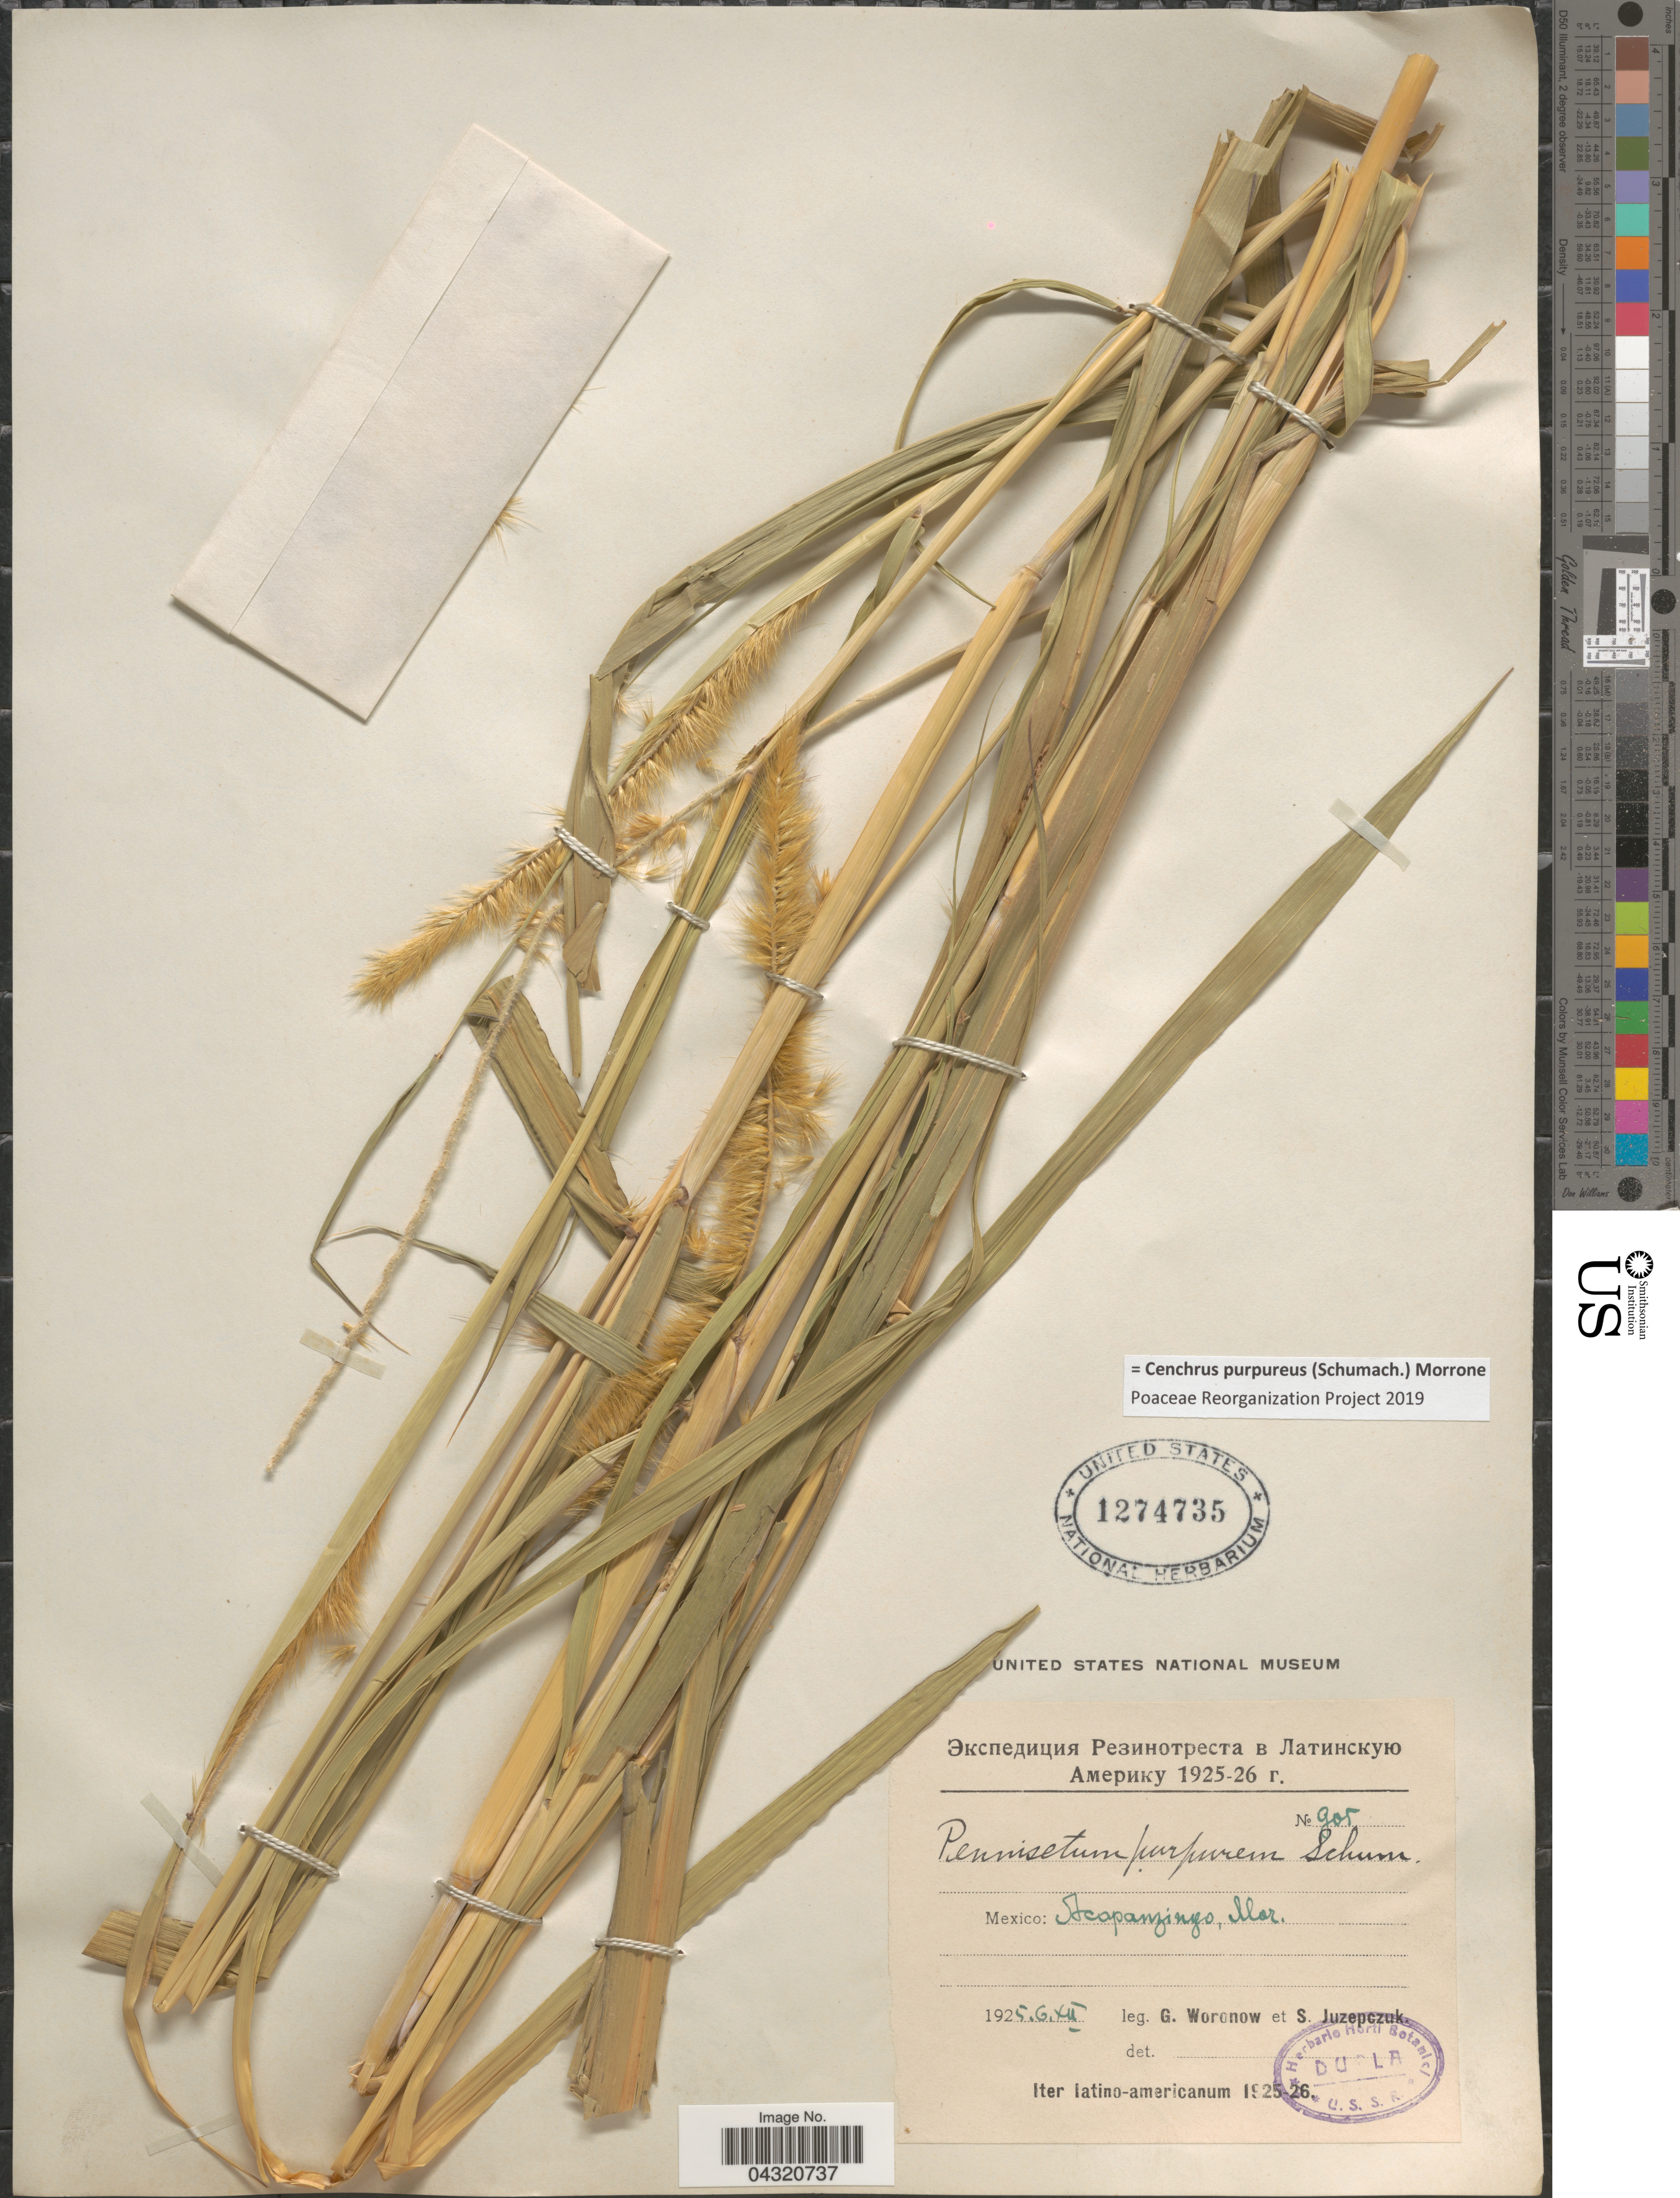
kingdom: Plantae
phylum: Tracheophyta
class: Liliopsida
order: Poales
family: Poaceae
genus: Cenchrus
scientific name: Cenchrus purpureus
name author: (Schumach.) Morrone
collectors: G. Woronow & S. V. Juzepczuk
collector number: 905*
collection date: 1925-12-06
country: Mexico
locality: Acopanzingo, Mar. Iter latino-americanum 1925-26.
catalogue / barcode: US 1274735